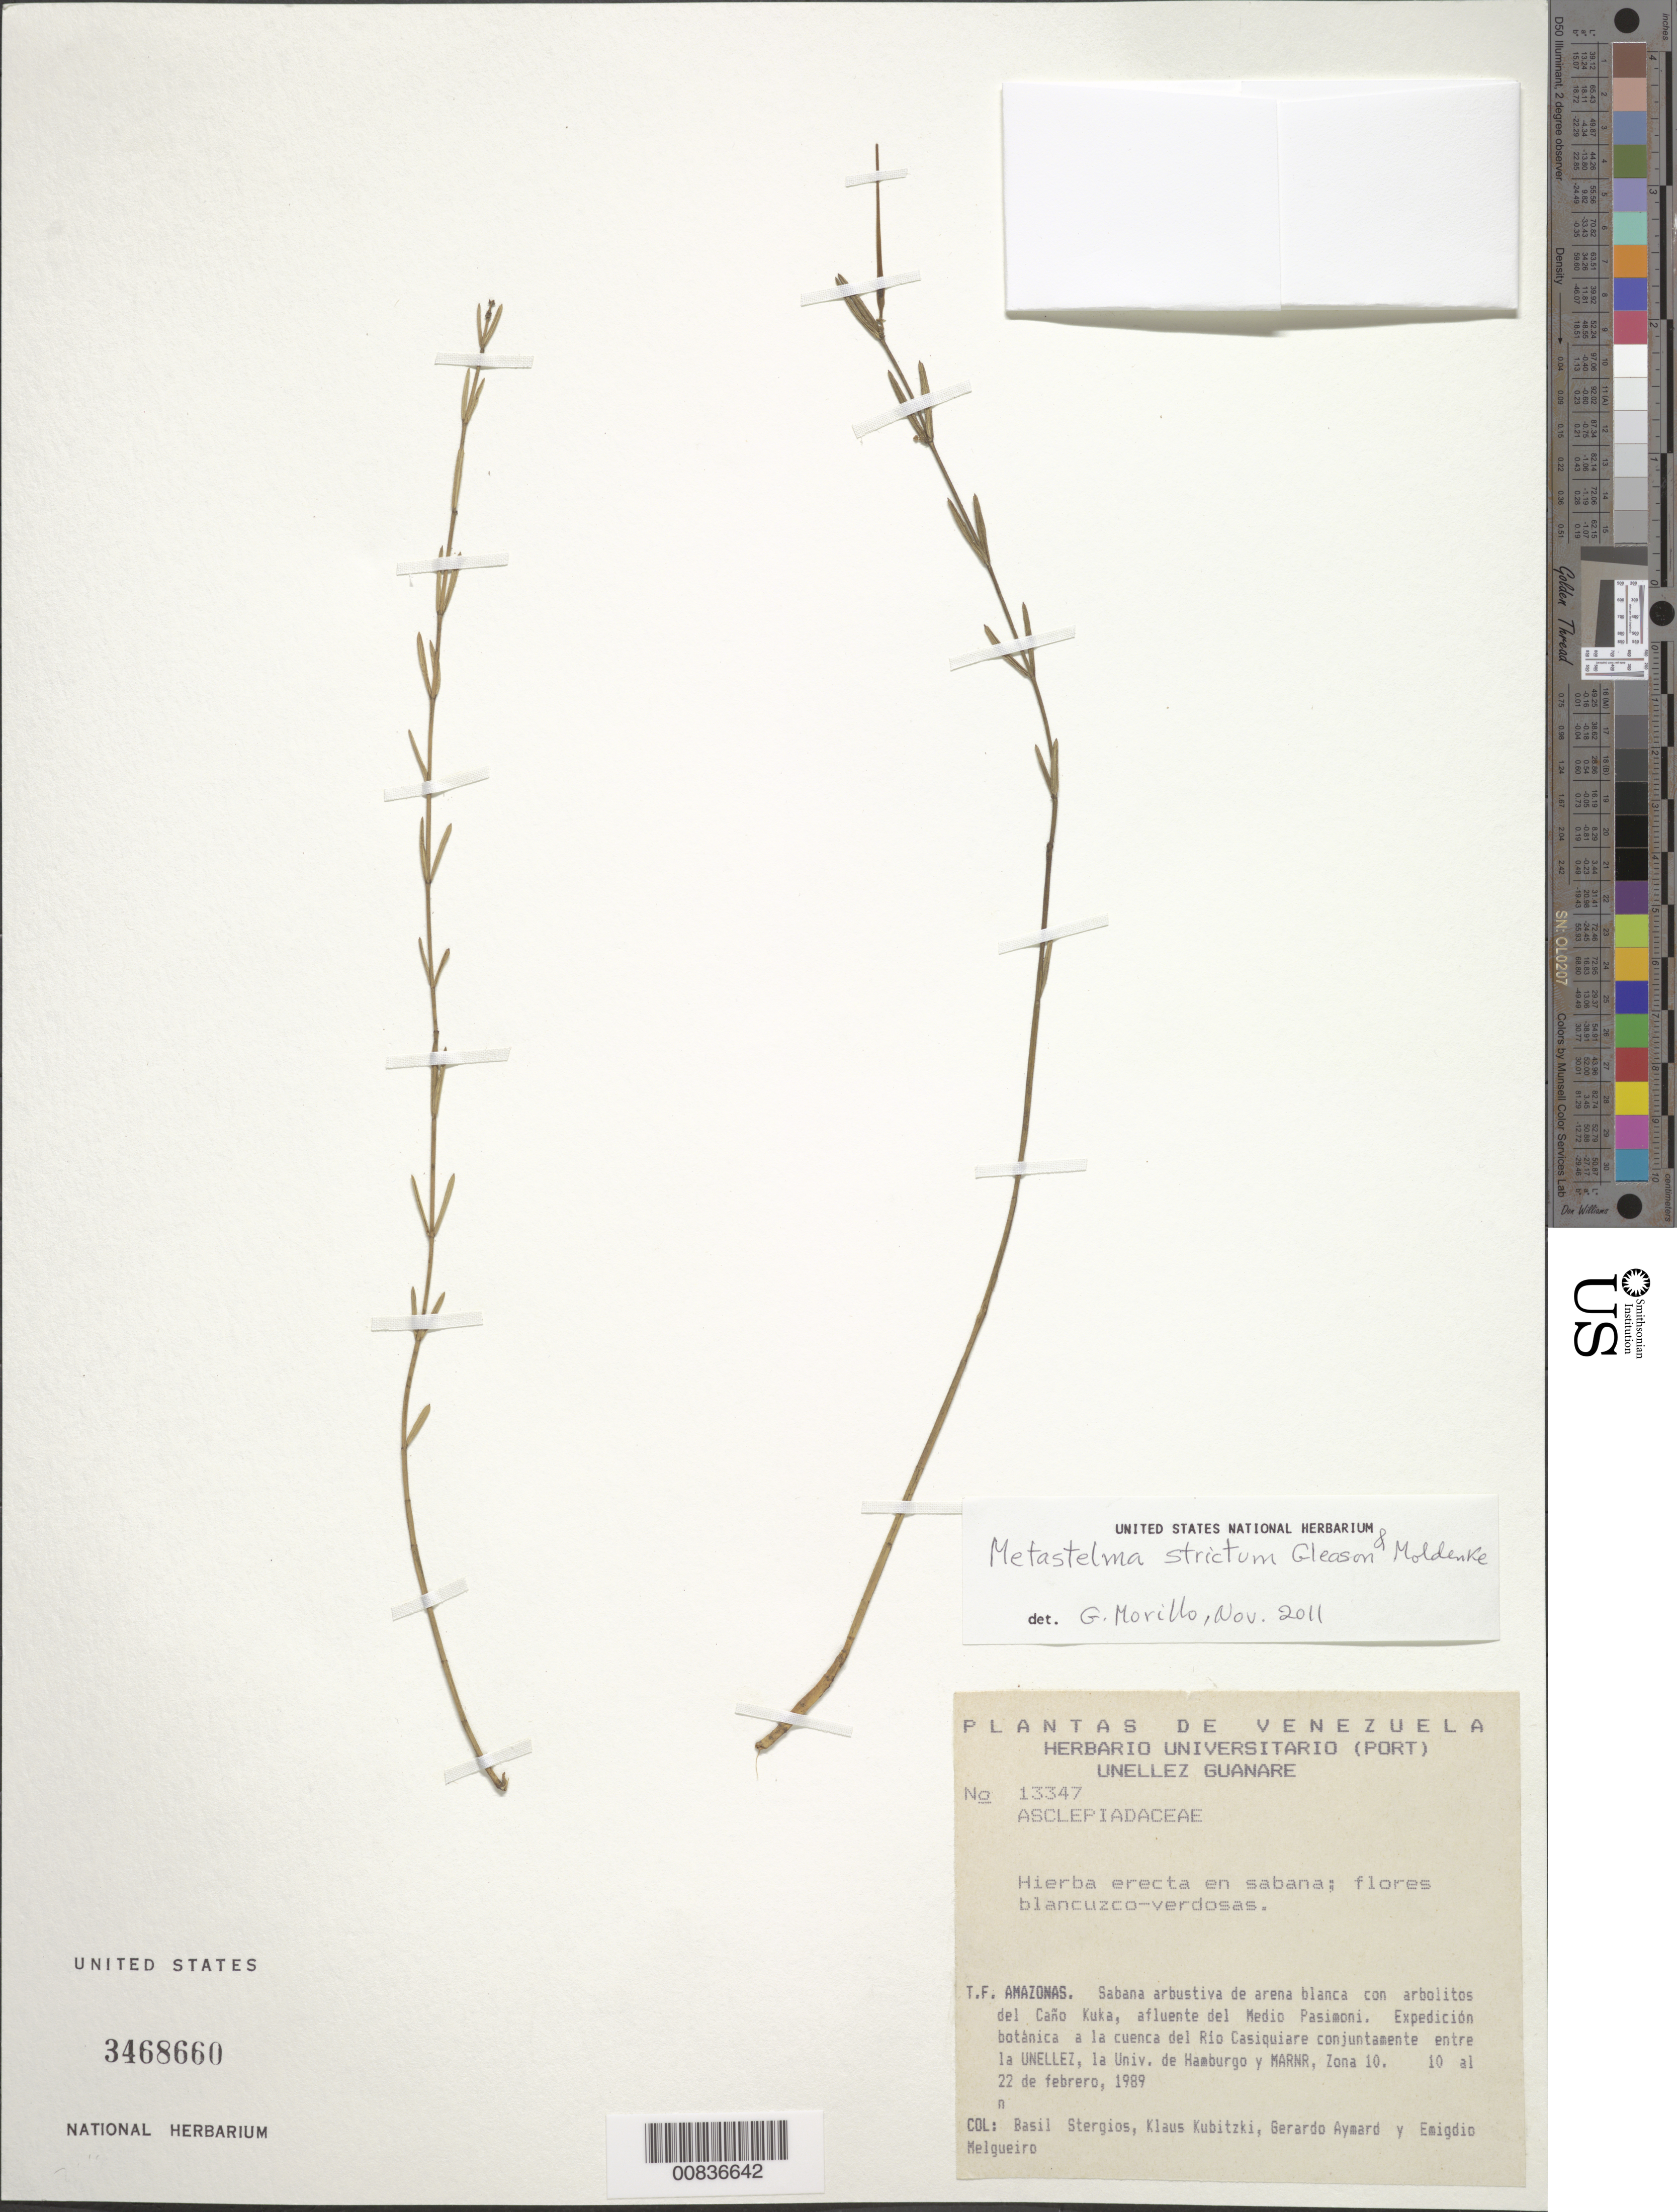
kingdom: Plantae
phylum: Tracheophyta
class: Magnoliopsida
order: Gentianales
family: Apocynaceae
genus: Tassadia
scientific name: Tassadia stricta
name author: (E. Fourn.) Liede & Rapini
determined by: Liede-Schumann, Sigrid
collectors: B. G. Stergios, K. Kubitzki, G. A. Aymard & E. Melgueiro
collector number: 13347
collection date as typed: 10-Feb-89 to 22-Feb-89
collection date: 1989-02-10/1989-02-22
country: Venezuela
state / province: Amazonas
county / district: Río Negro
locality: Río Casiquiare, Caño Kuka, afluente del Medio Pasimoni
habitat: Sabana arbustiva de arena blanca con arbolitos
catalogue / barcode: US 3468660